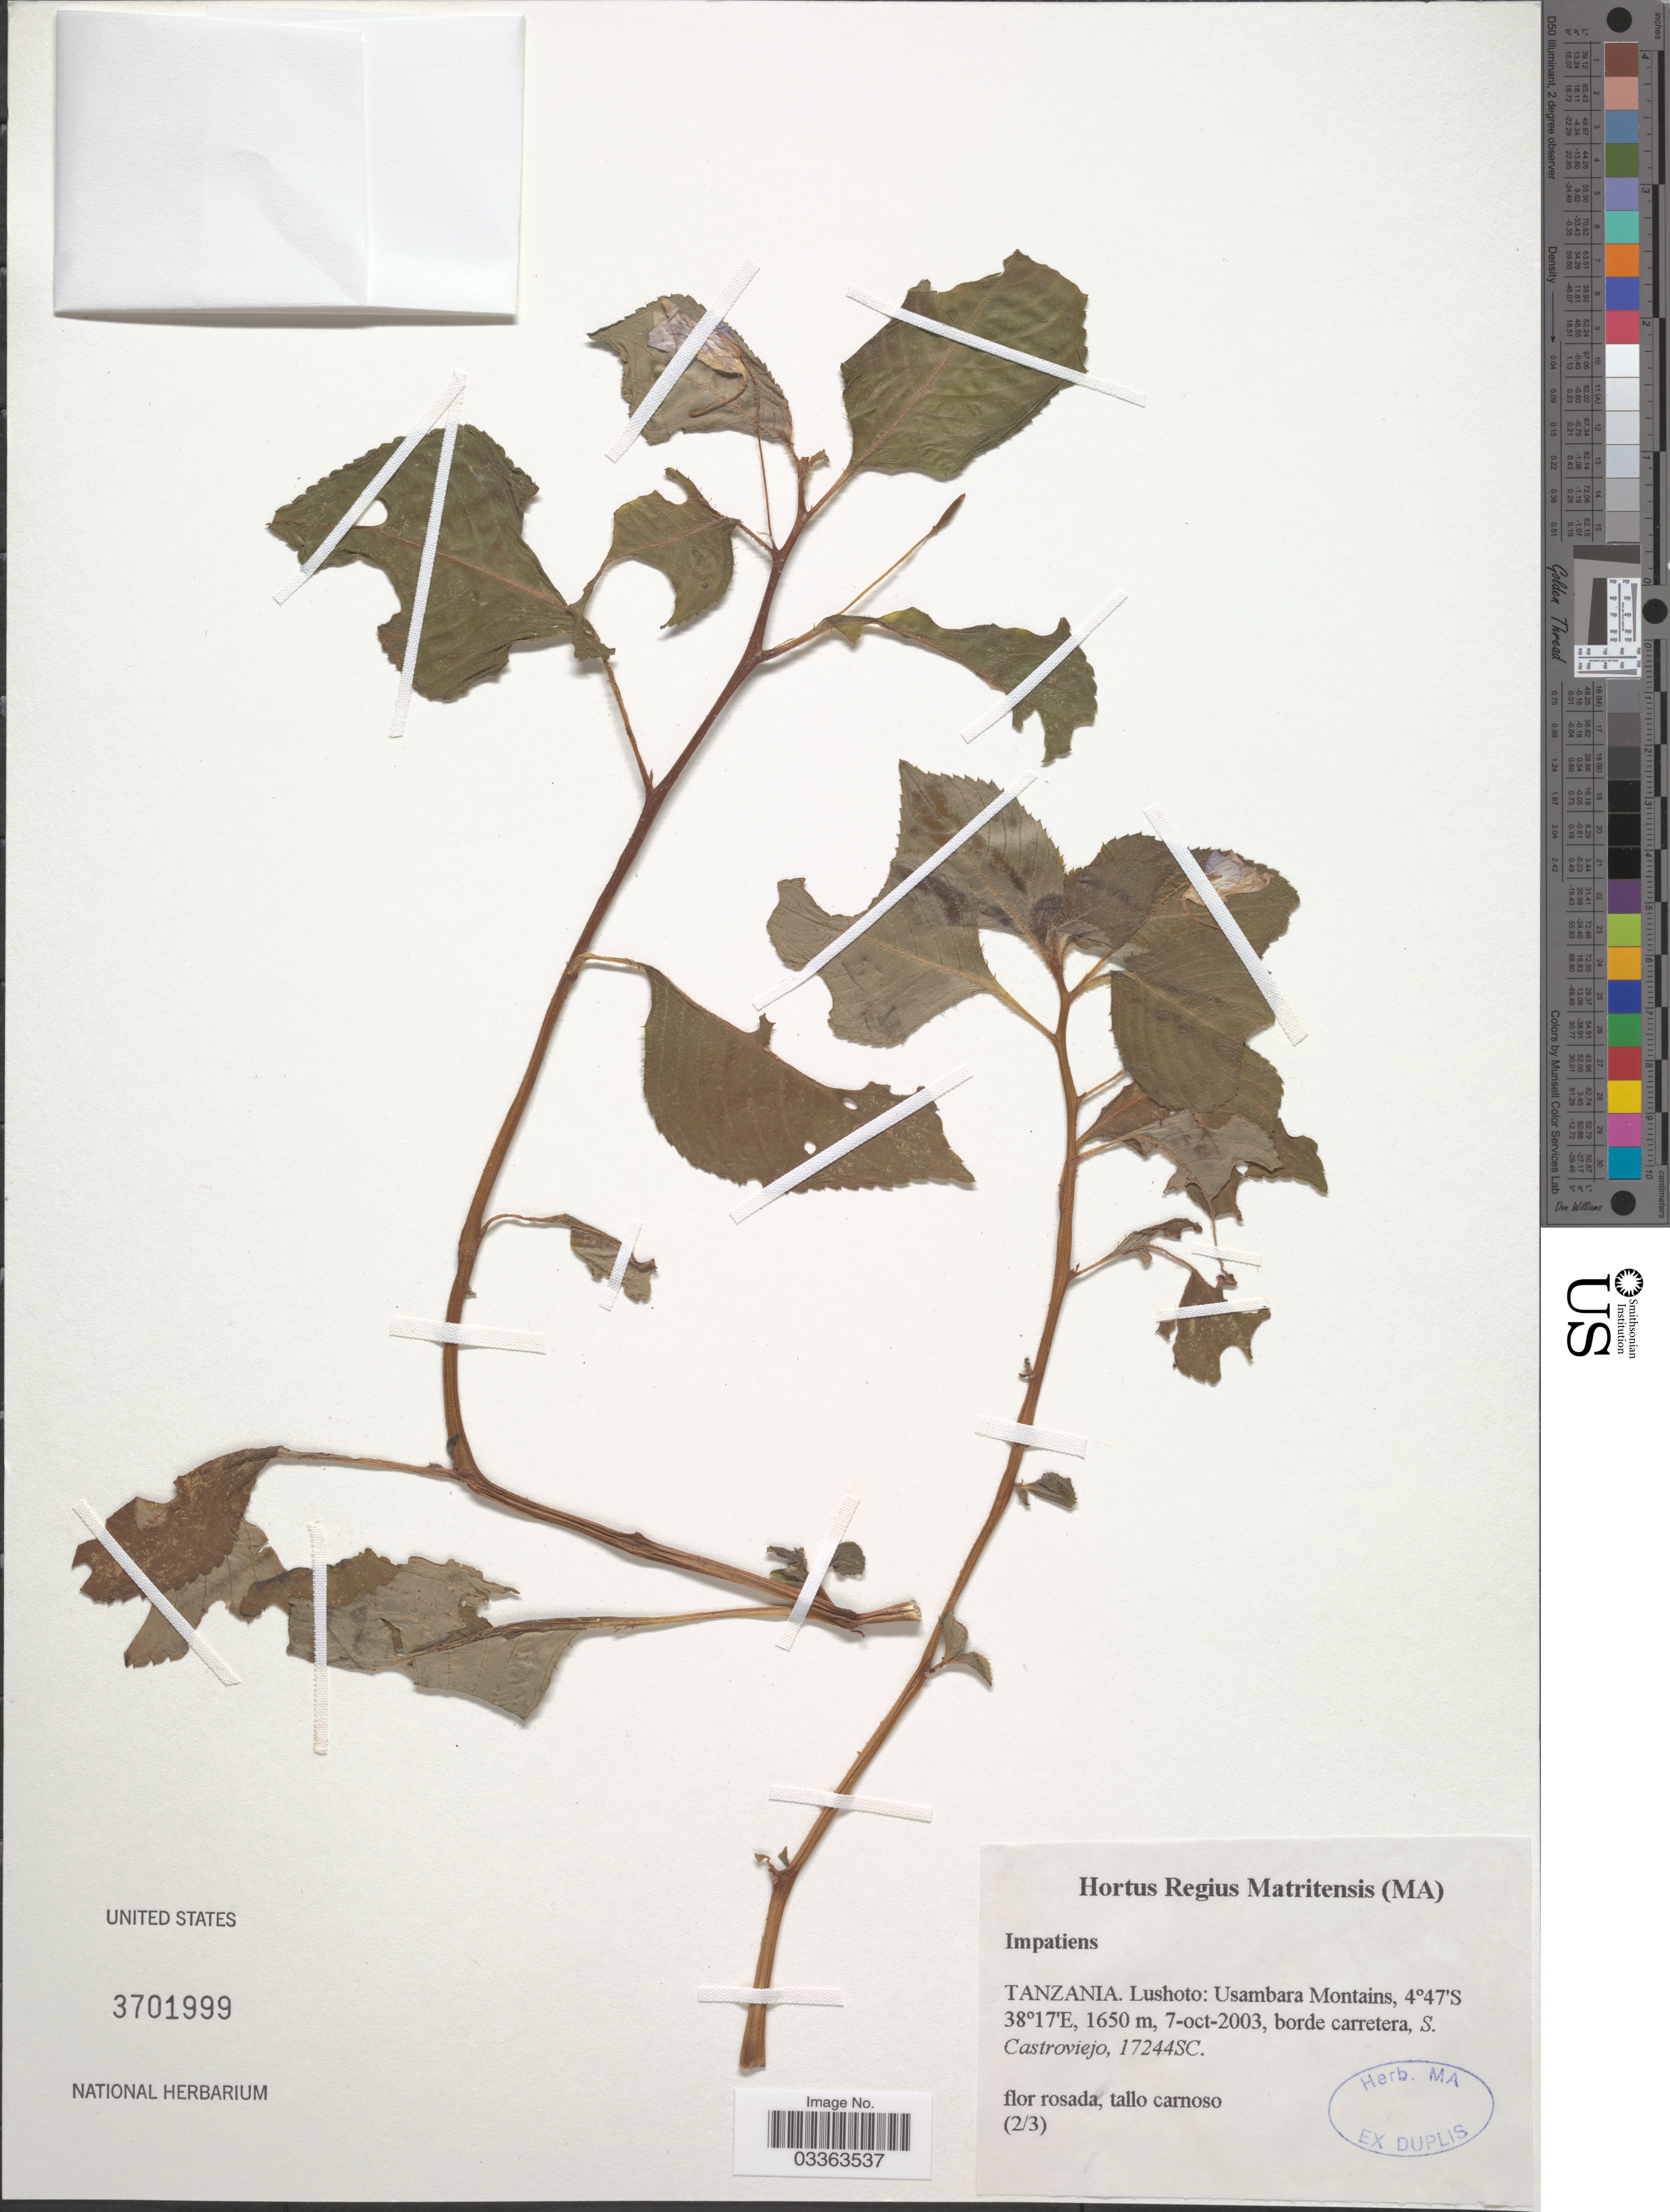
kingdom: Plantae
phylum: Tracheophyta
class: Magnoliopsida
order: Ericales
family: Balsaminaceae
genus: Impatiens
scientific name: Impatiens sp.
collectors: S. Castroviejo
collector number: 17244SC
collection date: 2003-10-07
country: Tanzania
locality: Lushoto: Usambara Mountains.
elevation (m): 1650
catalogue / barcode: US 3701999